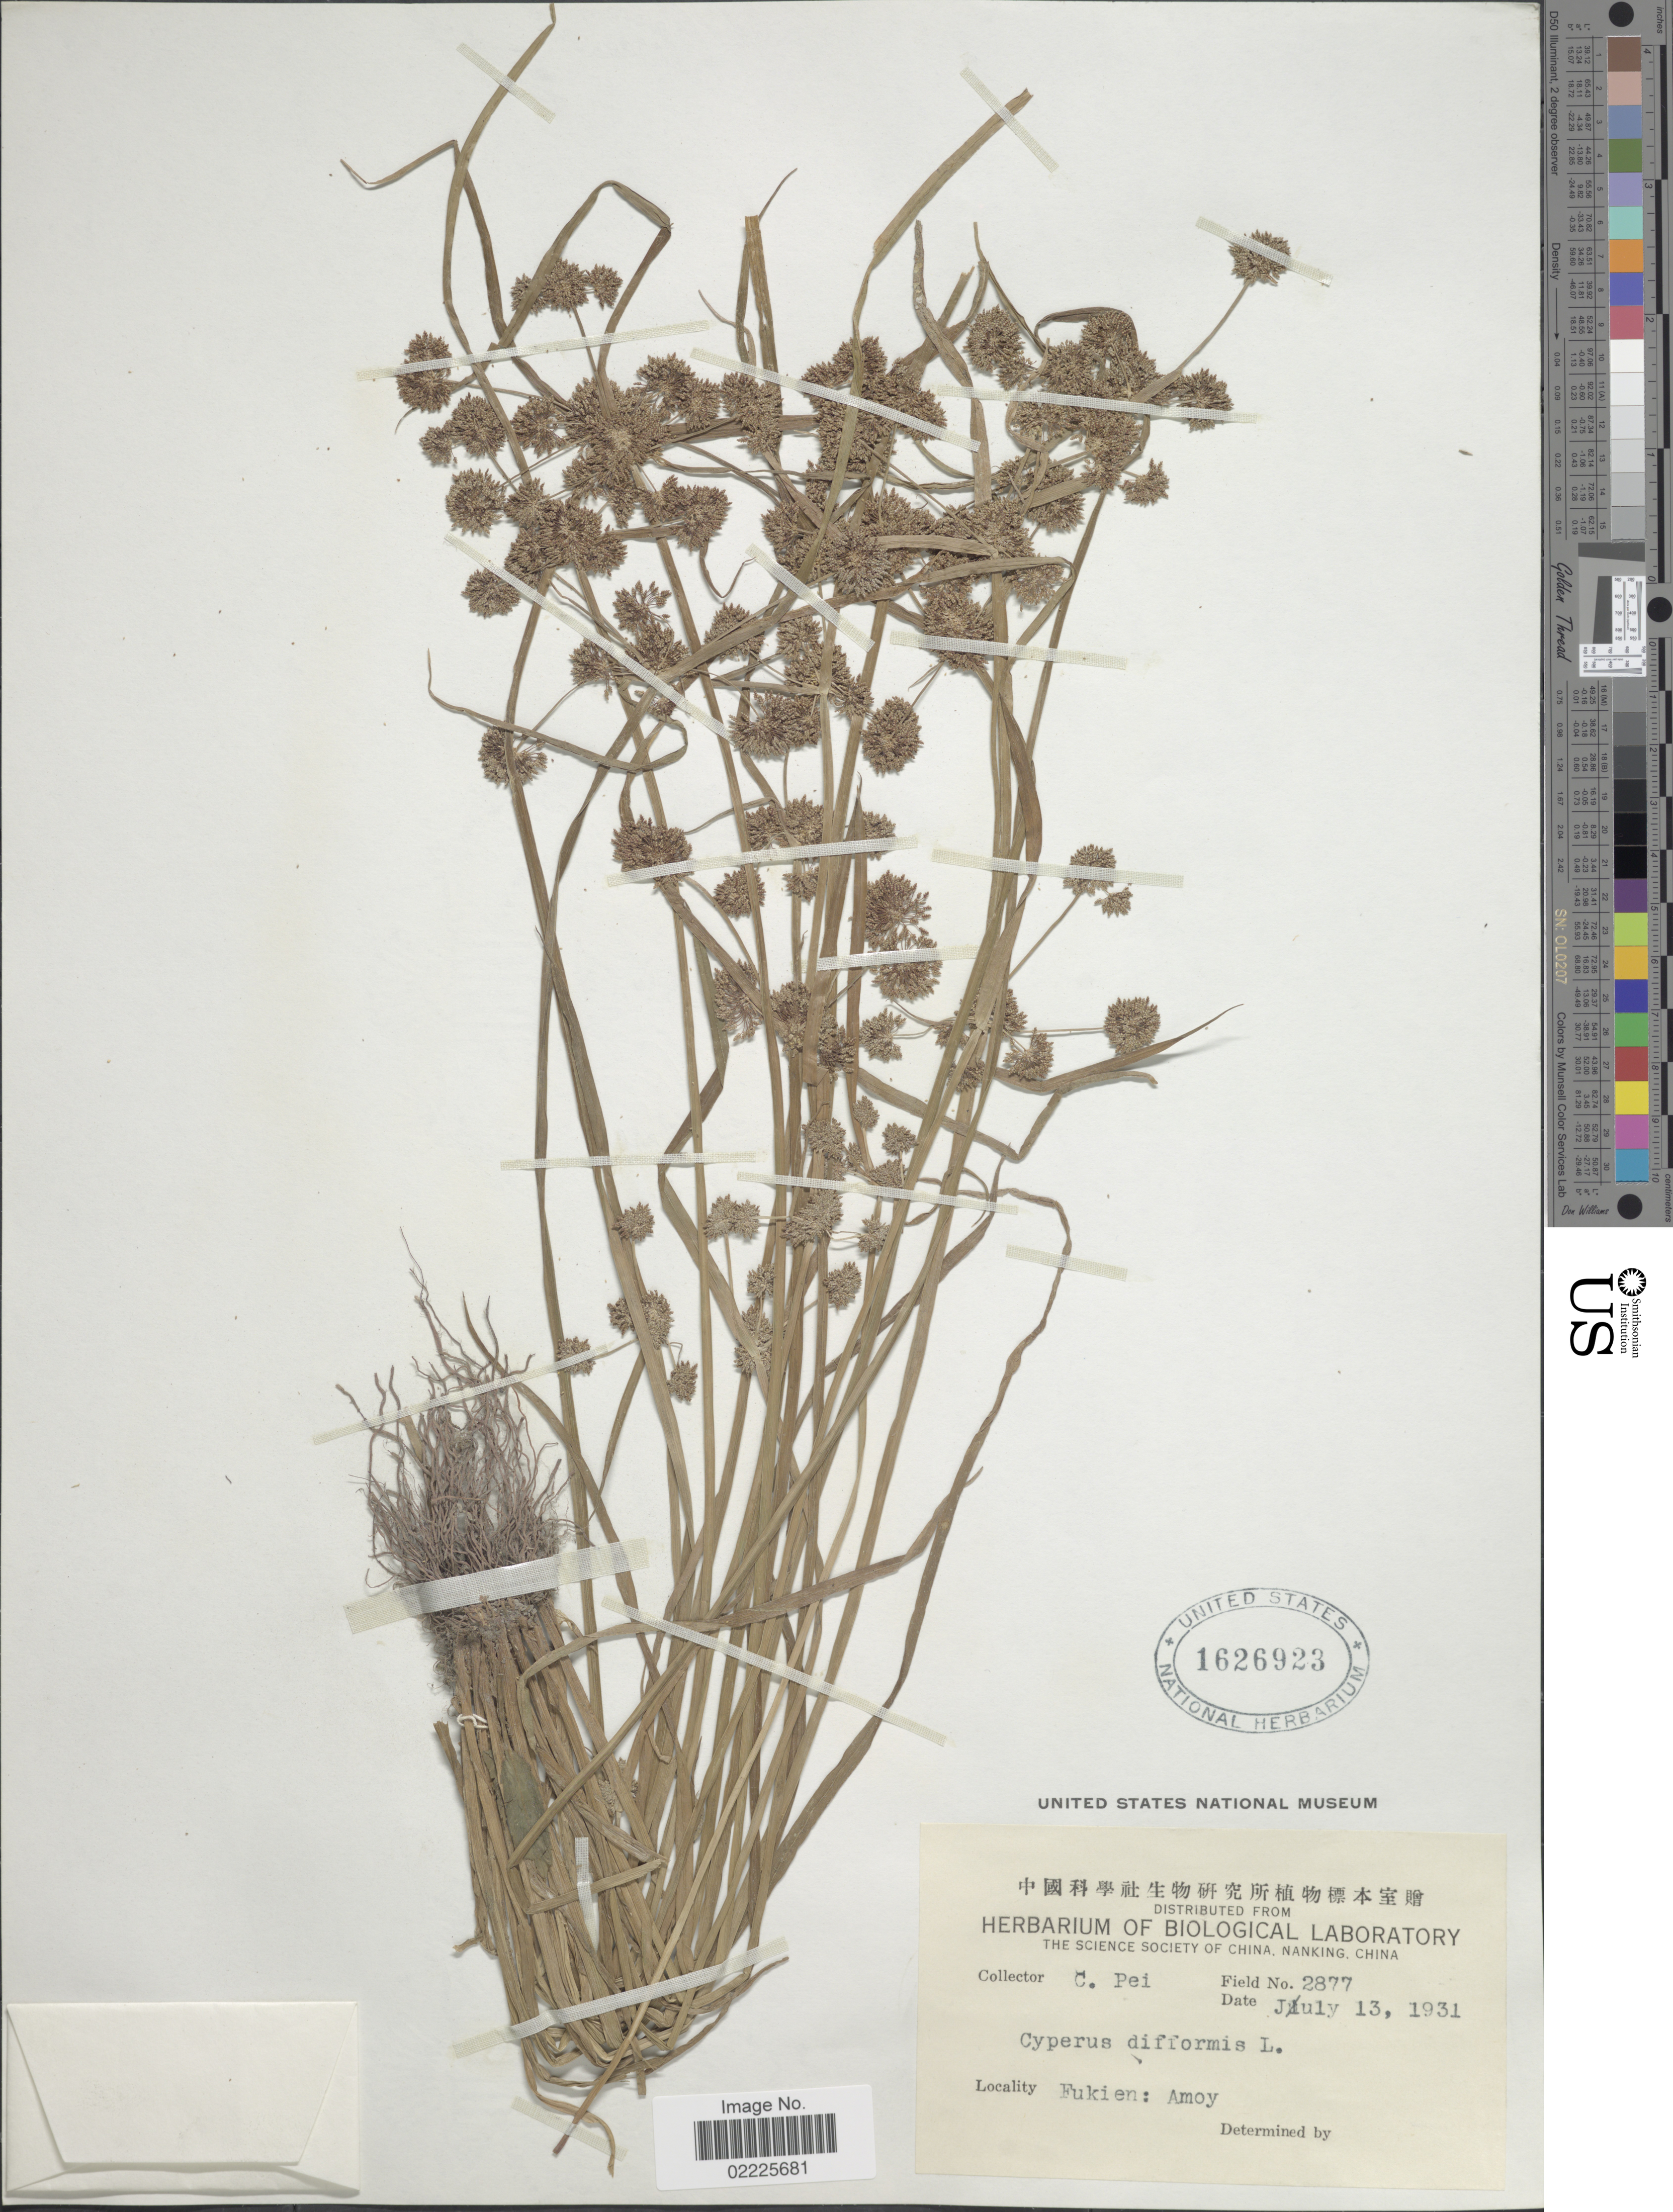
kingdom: Plantae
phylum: Tracheophyta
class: Liliopsida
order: Poales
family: Cyperaceae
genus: Cyperus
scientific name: Cyperus difformis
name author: L.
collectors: C. P'ei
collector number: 2877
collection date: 1931-07-13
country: China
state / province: Fujian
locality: Fuekien: Amoy.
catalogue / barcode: US 1626923